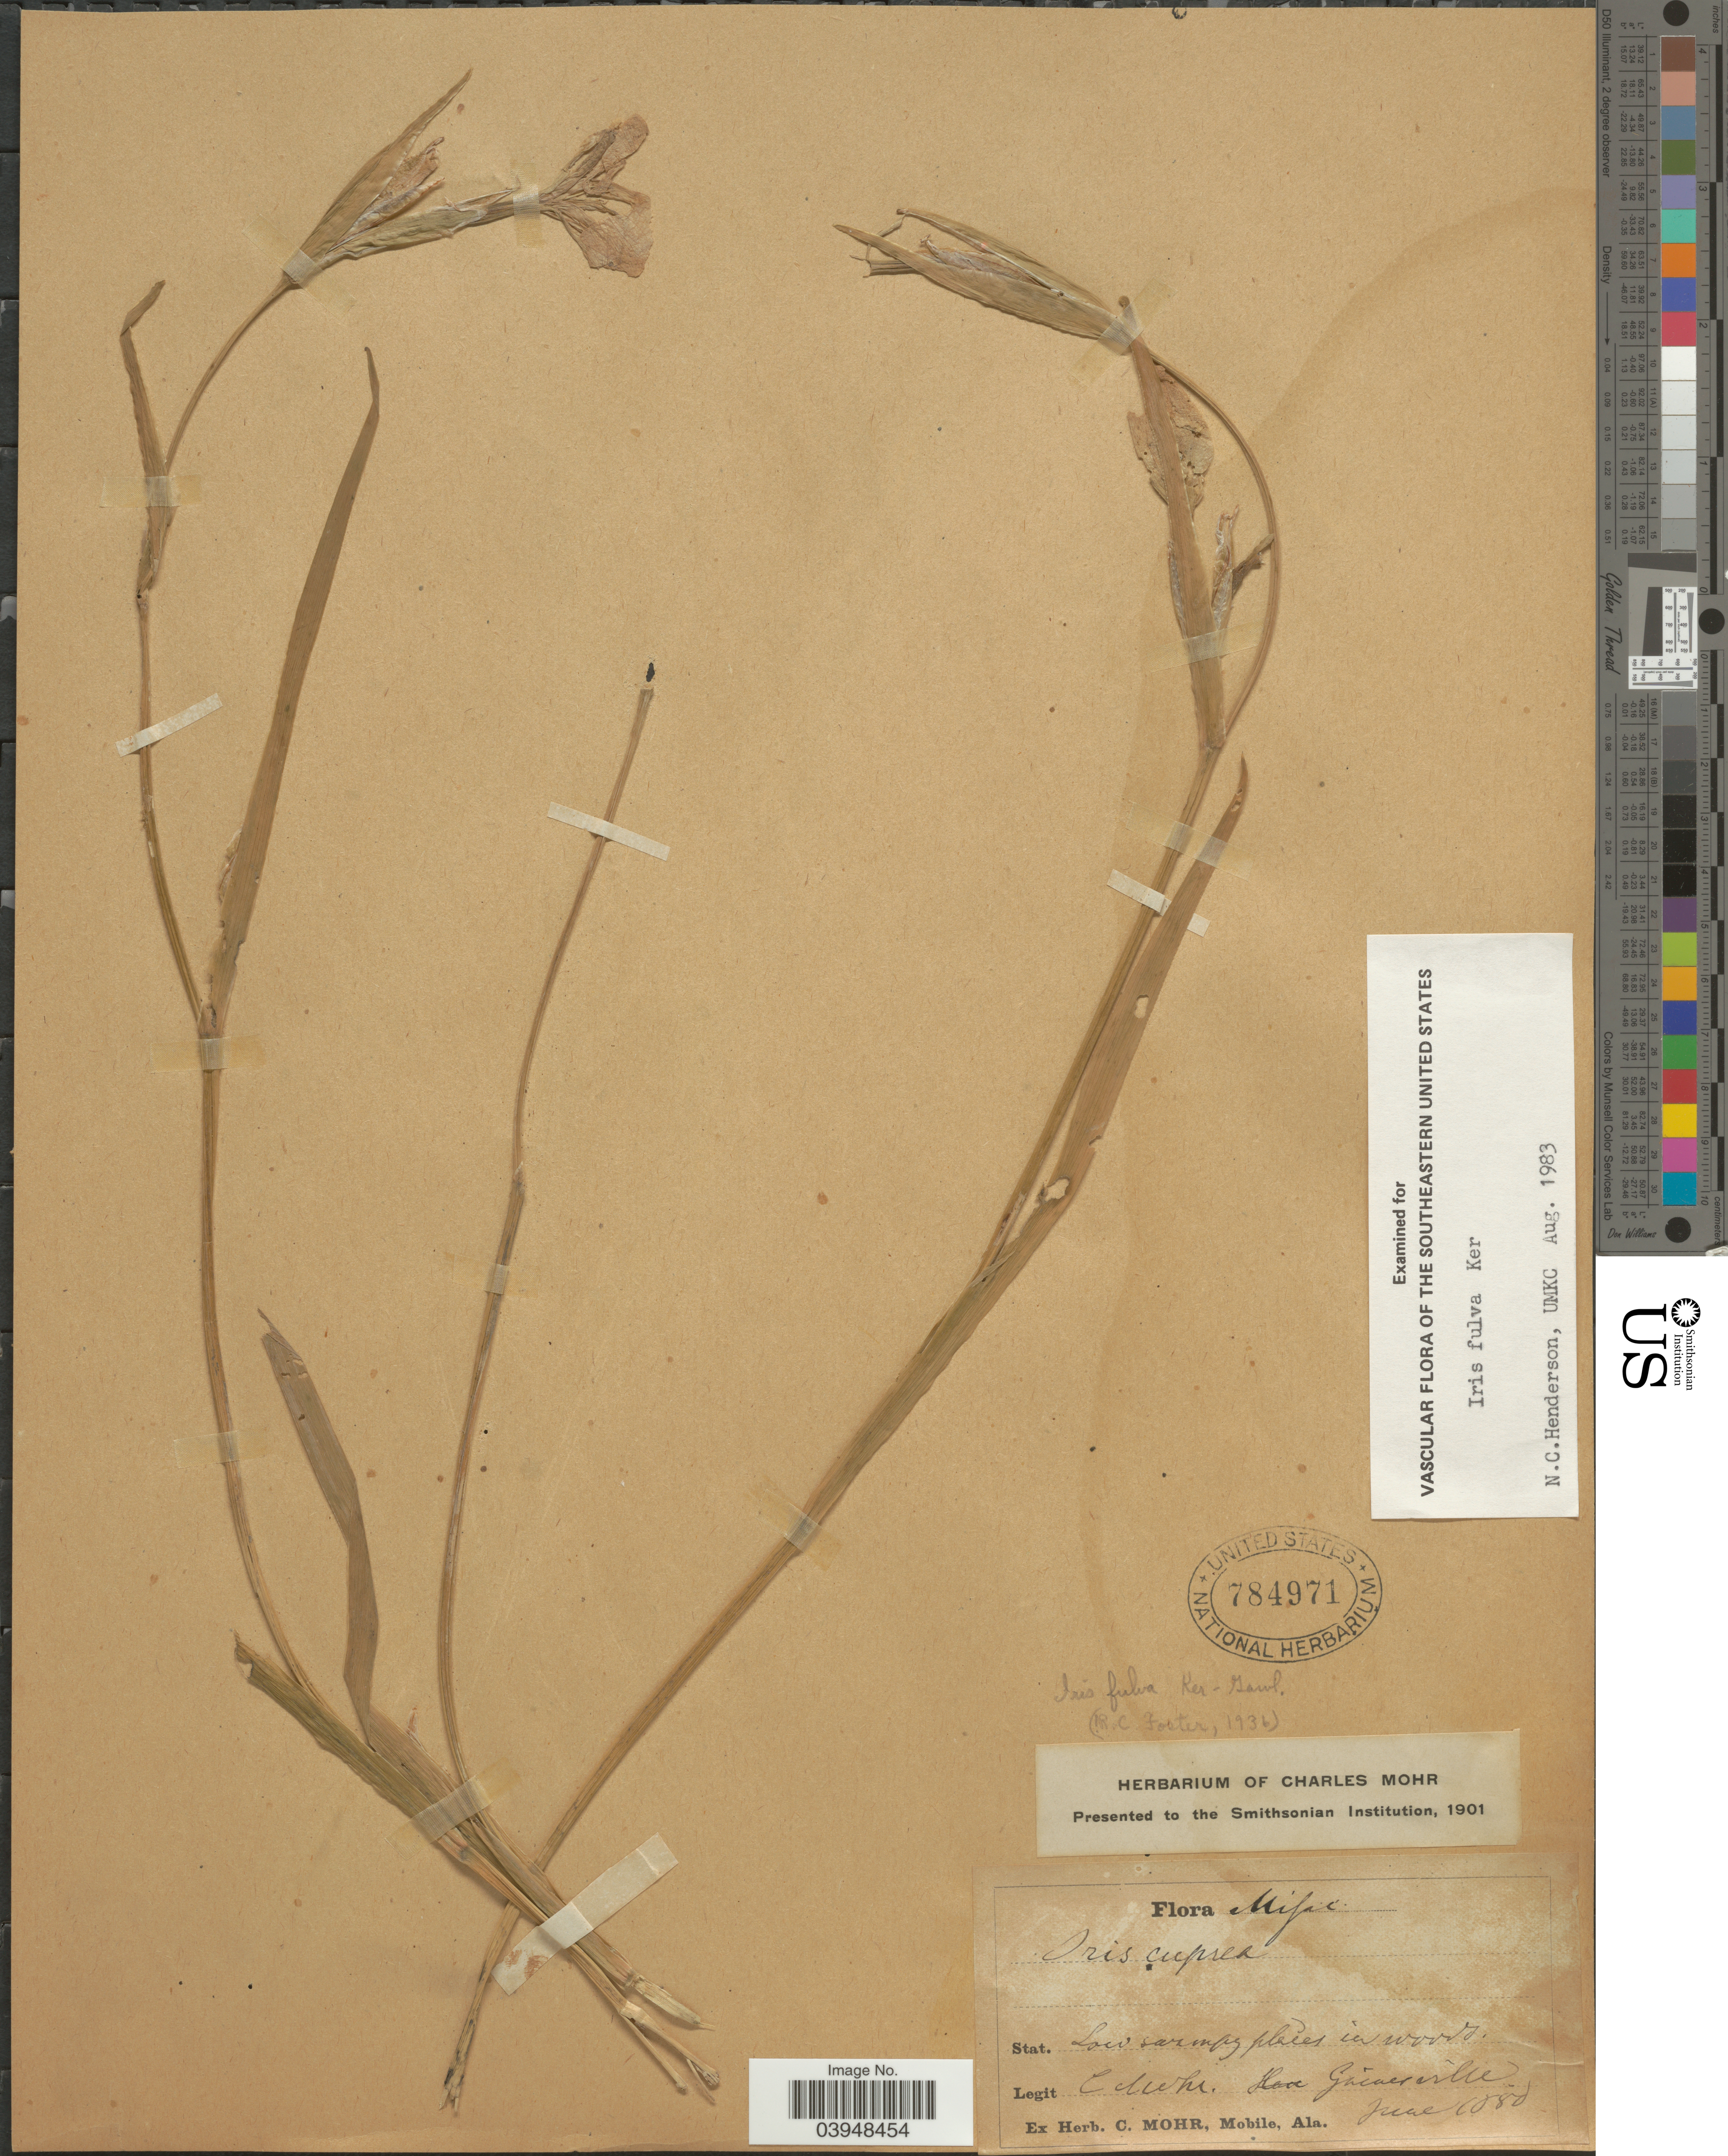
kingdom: Plantae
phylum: Tracheophyta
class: Liliopsida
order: Asparagales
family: Iridaceae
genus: Iris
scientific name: Iris fulva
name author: Ker Gawl.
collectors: C. T. Mohr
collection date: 1880-06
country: United States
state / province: Mississippi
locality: Gainesville.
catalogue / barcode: US 784971